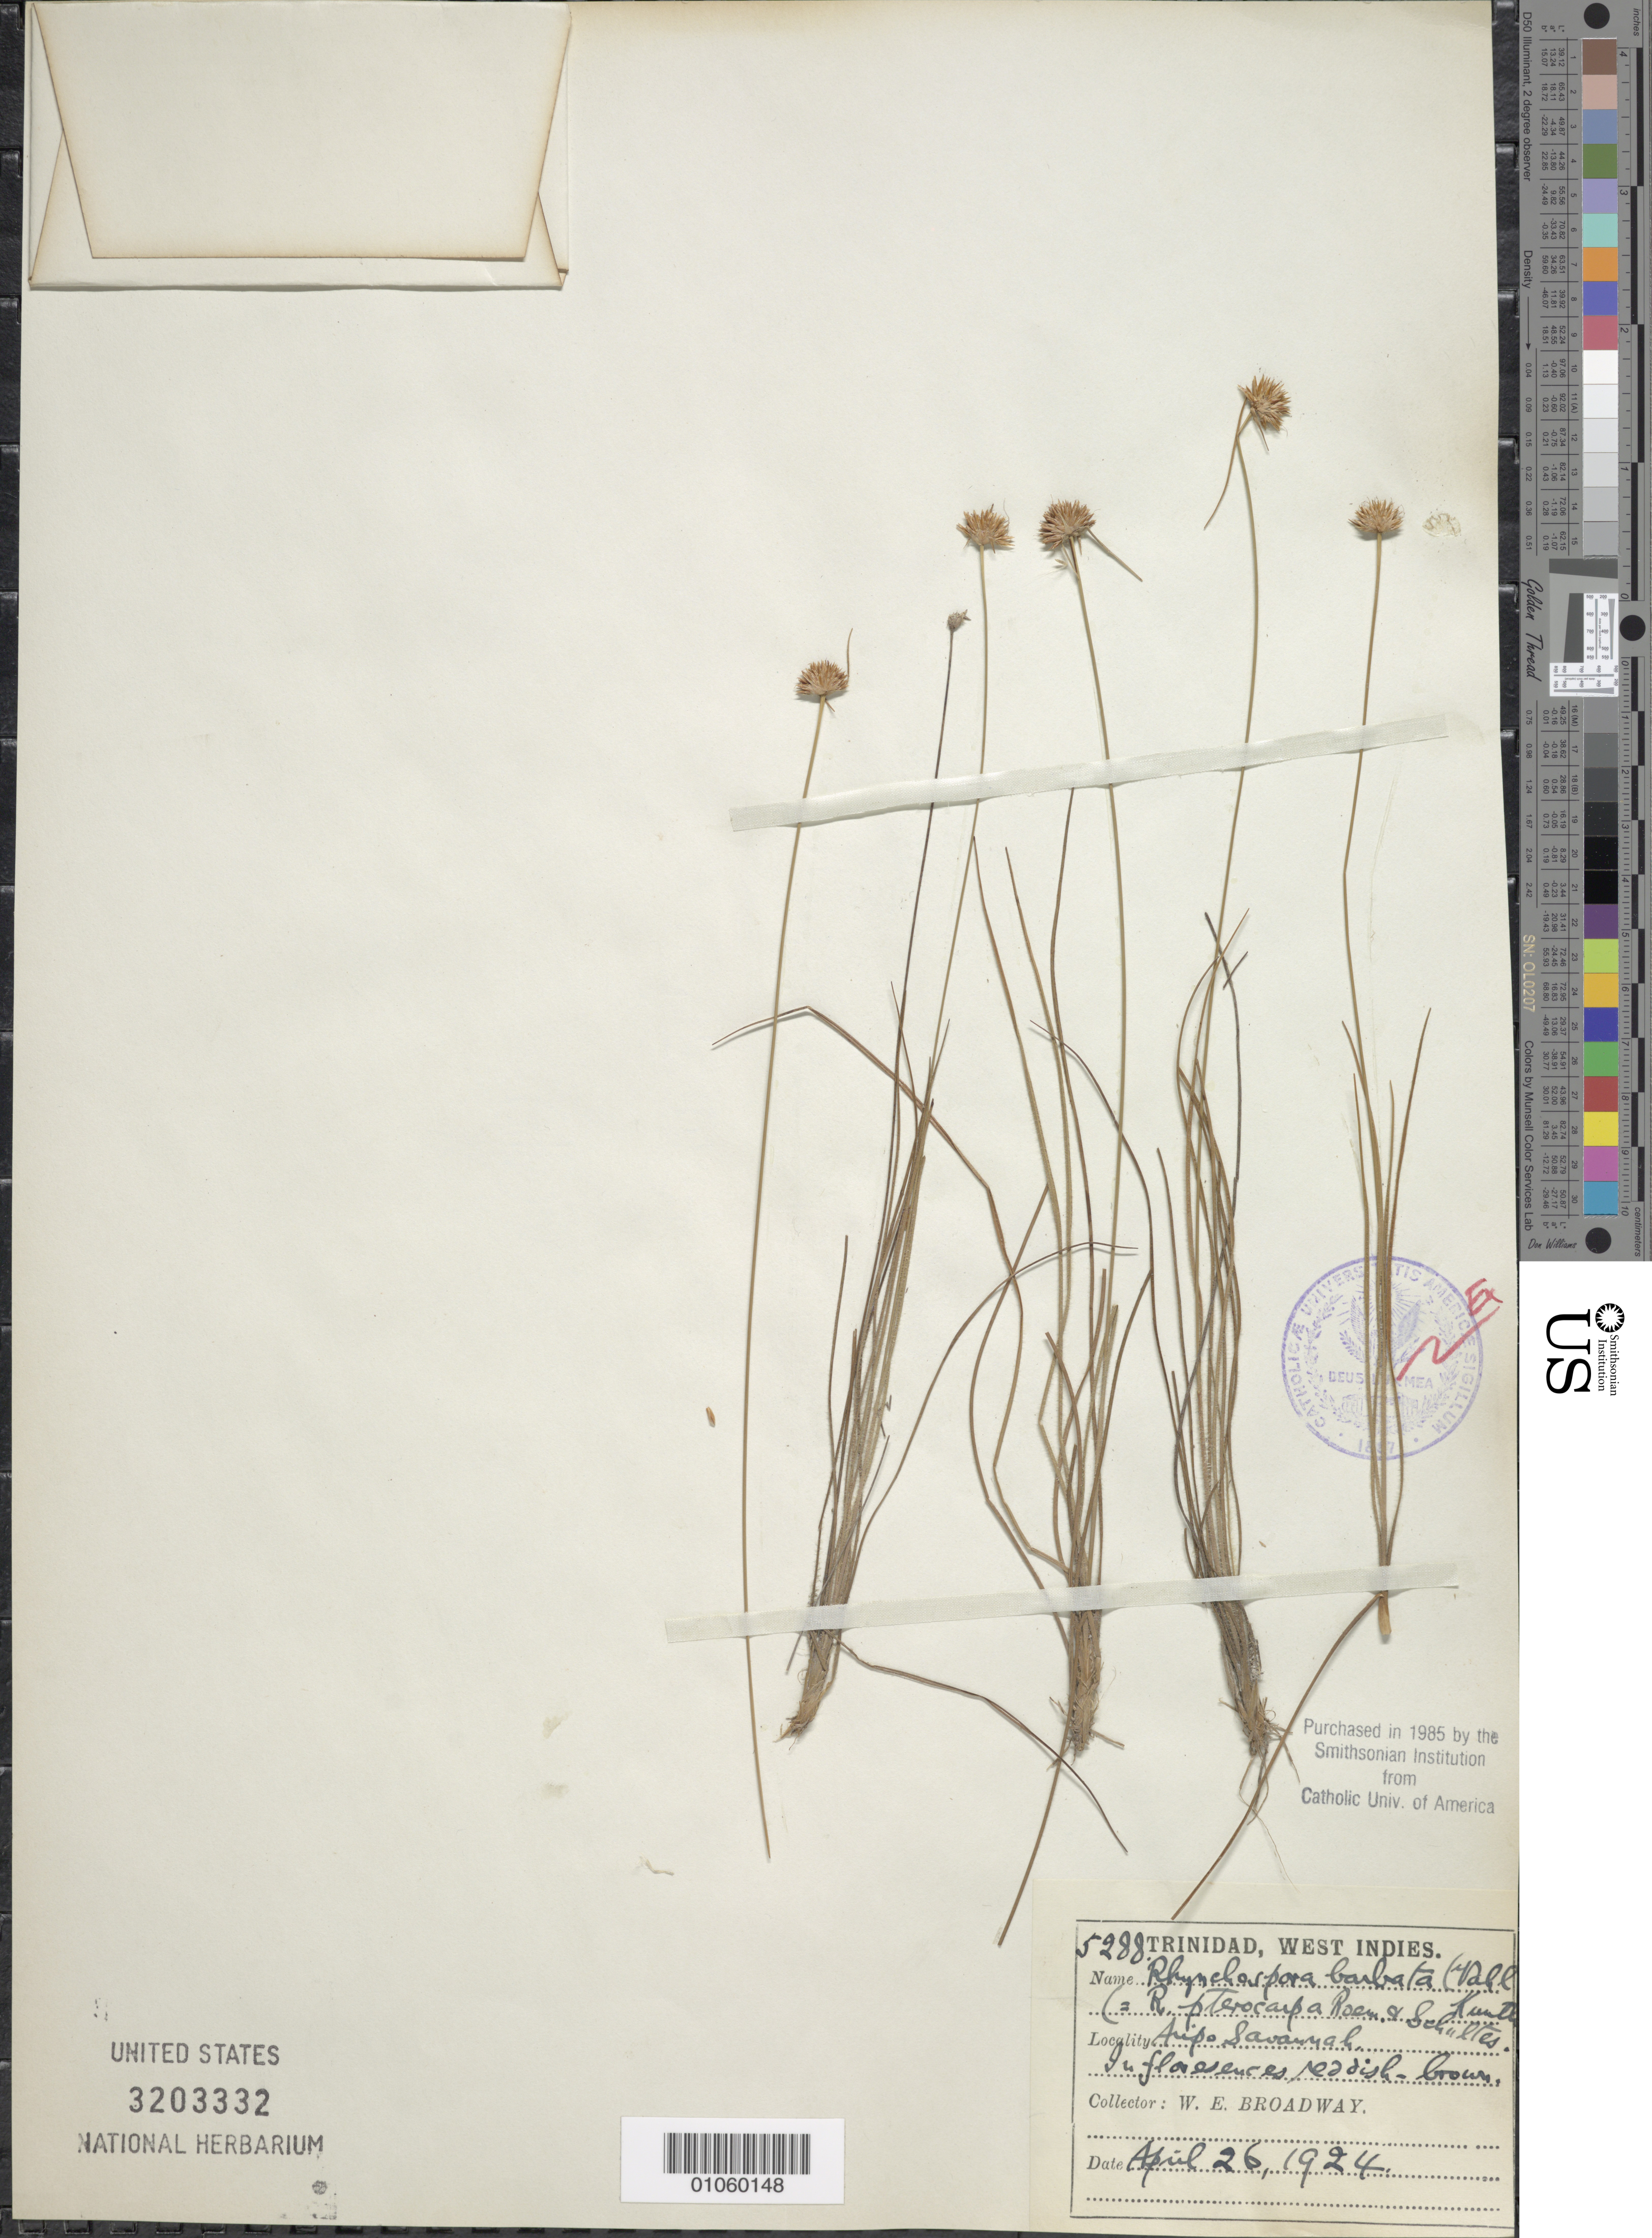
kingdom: Plantae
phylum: Tracheophyta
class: Liliopsida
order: Poales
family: Cyperaceae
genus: Rhynchospora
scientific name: Rhynchospora barbata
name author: (Vahl) Kunth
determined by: Alves, K.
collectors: W. E. Broadway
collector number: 5288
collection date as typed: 26 Apr 1924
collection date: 1924-04-26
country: Trinidad and Tobago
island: Trinidad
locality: Aripo Savannah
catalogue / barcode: US 3203332